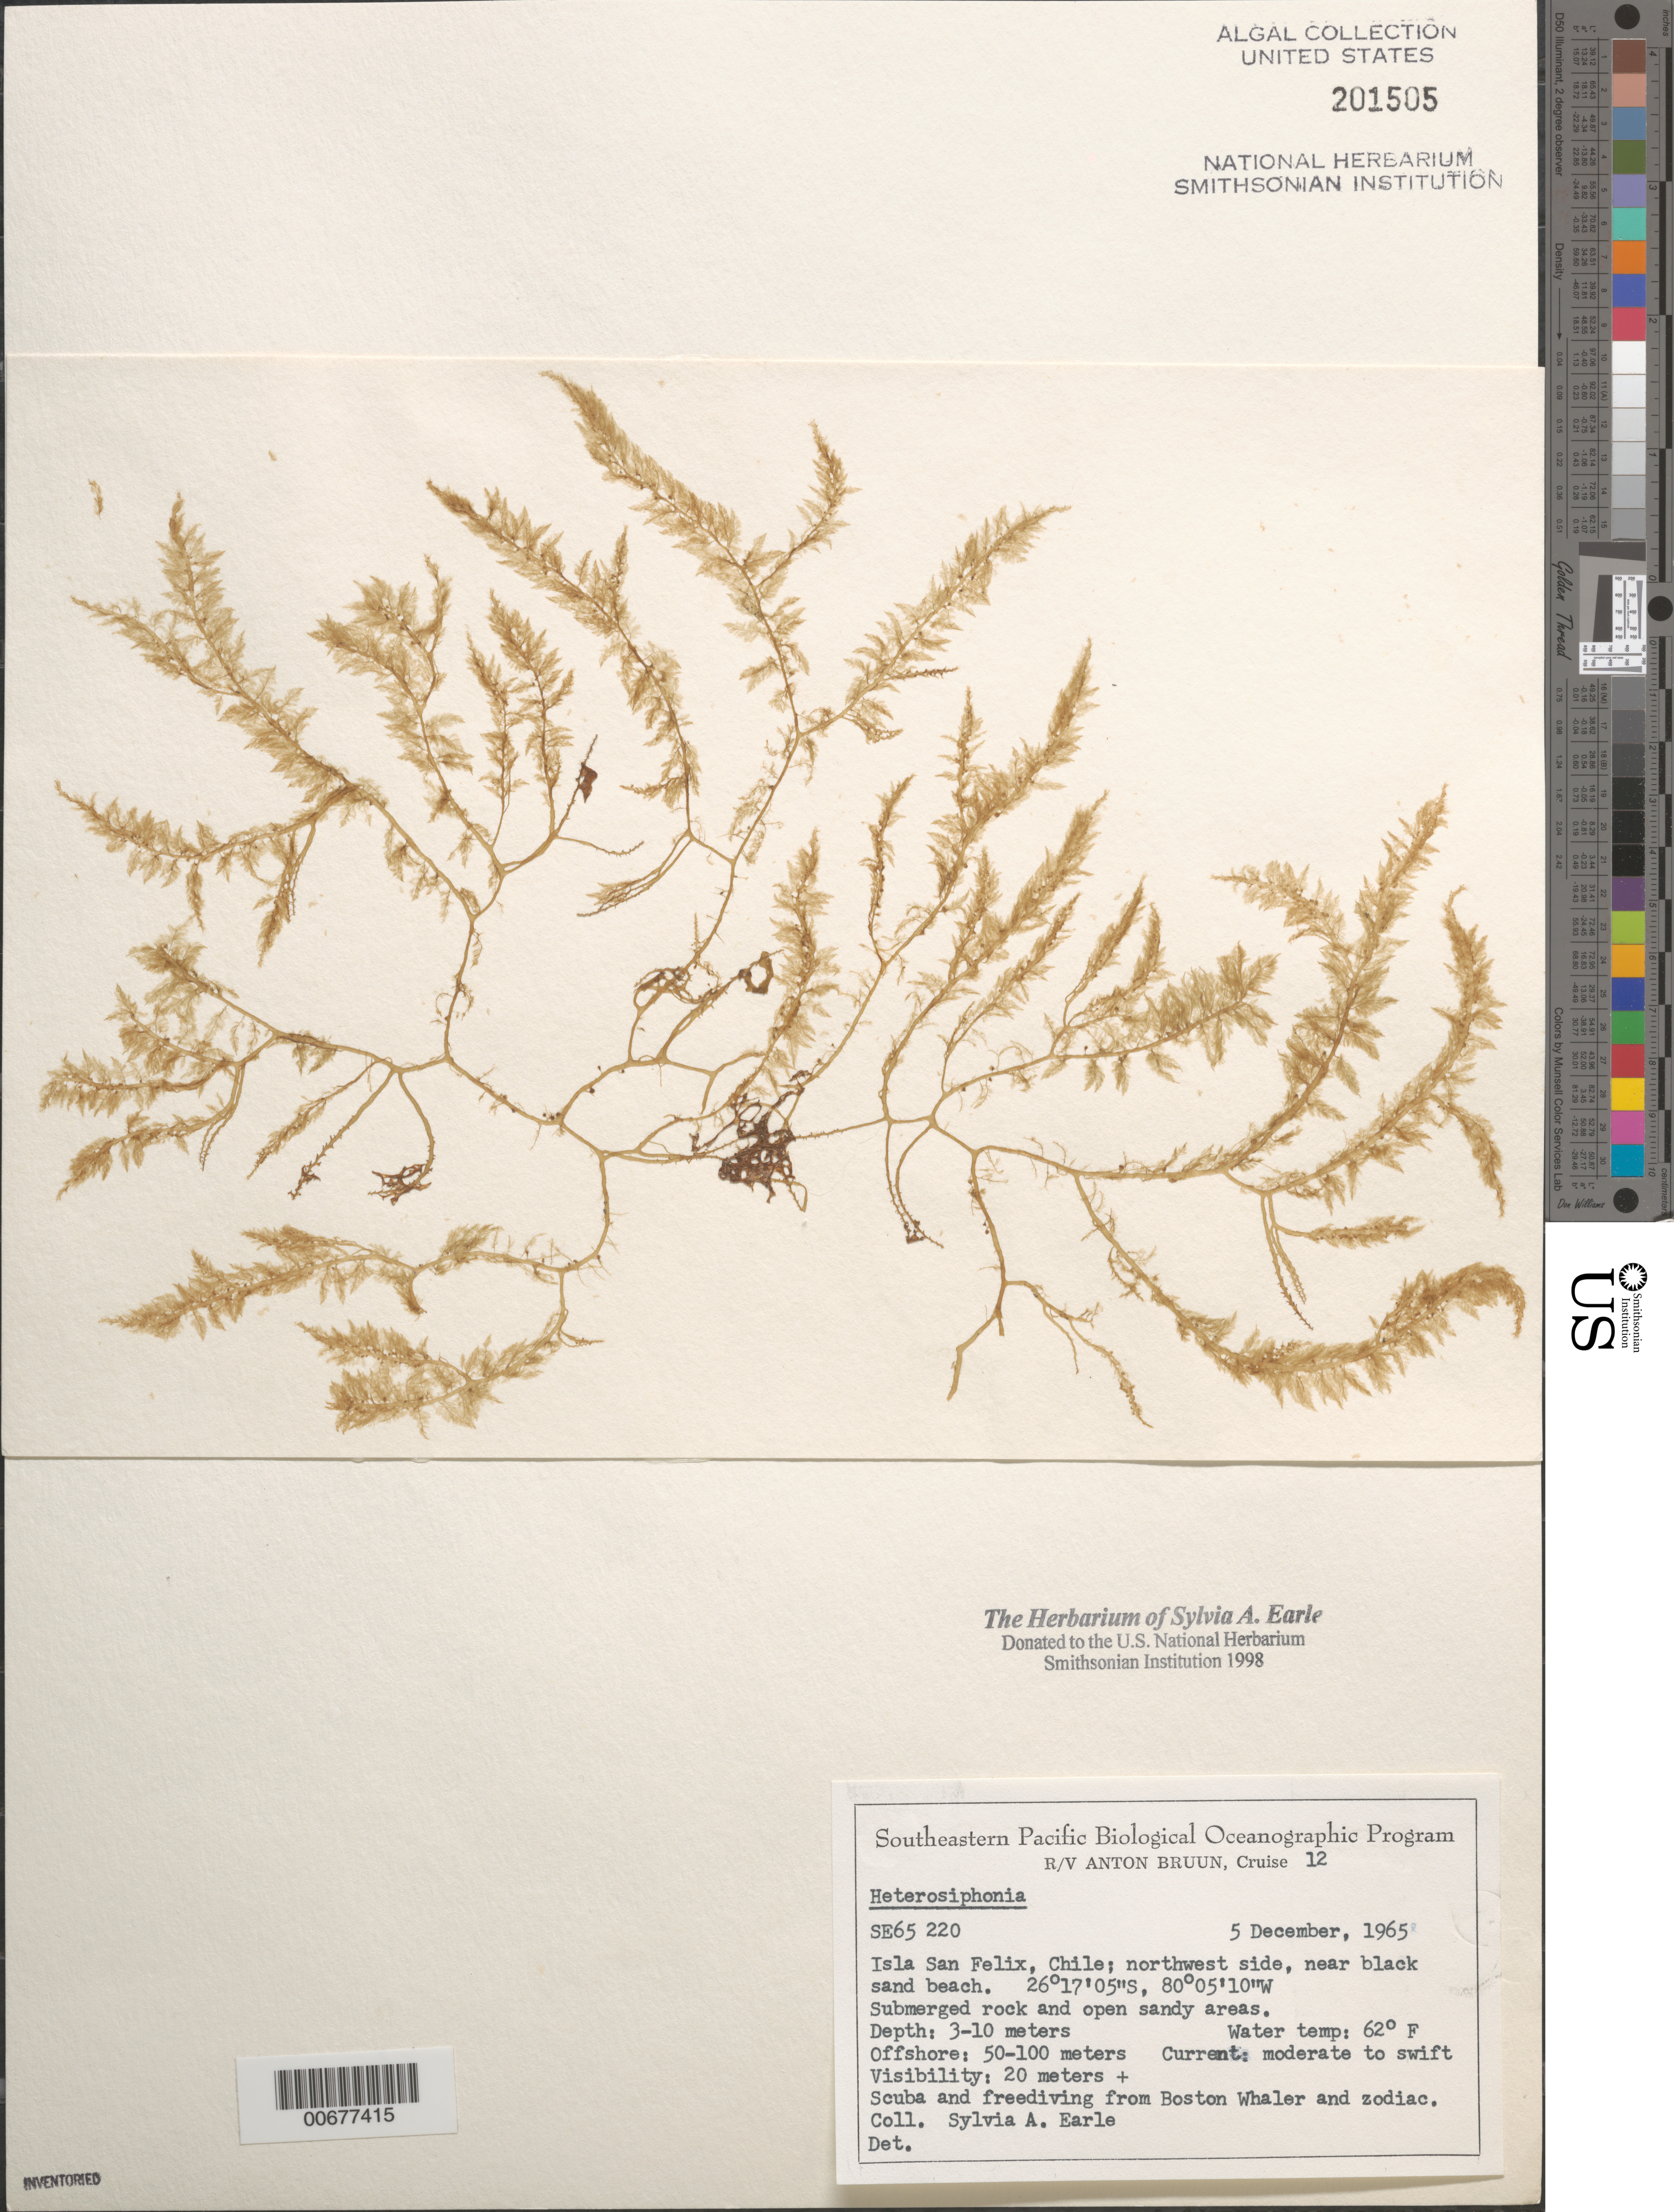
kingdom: Plantae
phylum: Rhodophyta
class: Florideophyceae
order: Ceramiales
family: Dasyaceae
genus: Heterosiphonia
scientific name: Heterosiphonia sp.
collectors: S. A. Earle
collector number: SE 65220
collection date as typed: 05 Dec 1965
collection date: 1965-12-05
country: Chile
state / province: Atacama (III)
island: Isla San Felix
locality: Near black sand beach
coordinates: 26 17' 05" S, 80 05' 10" W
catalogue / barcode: US 201505